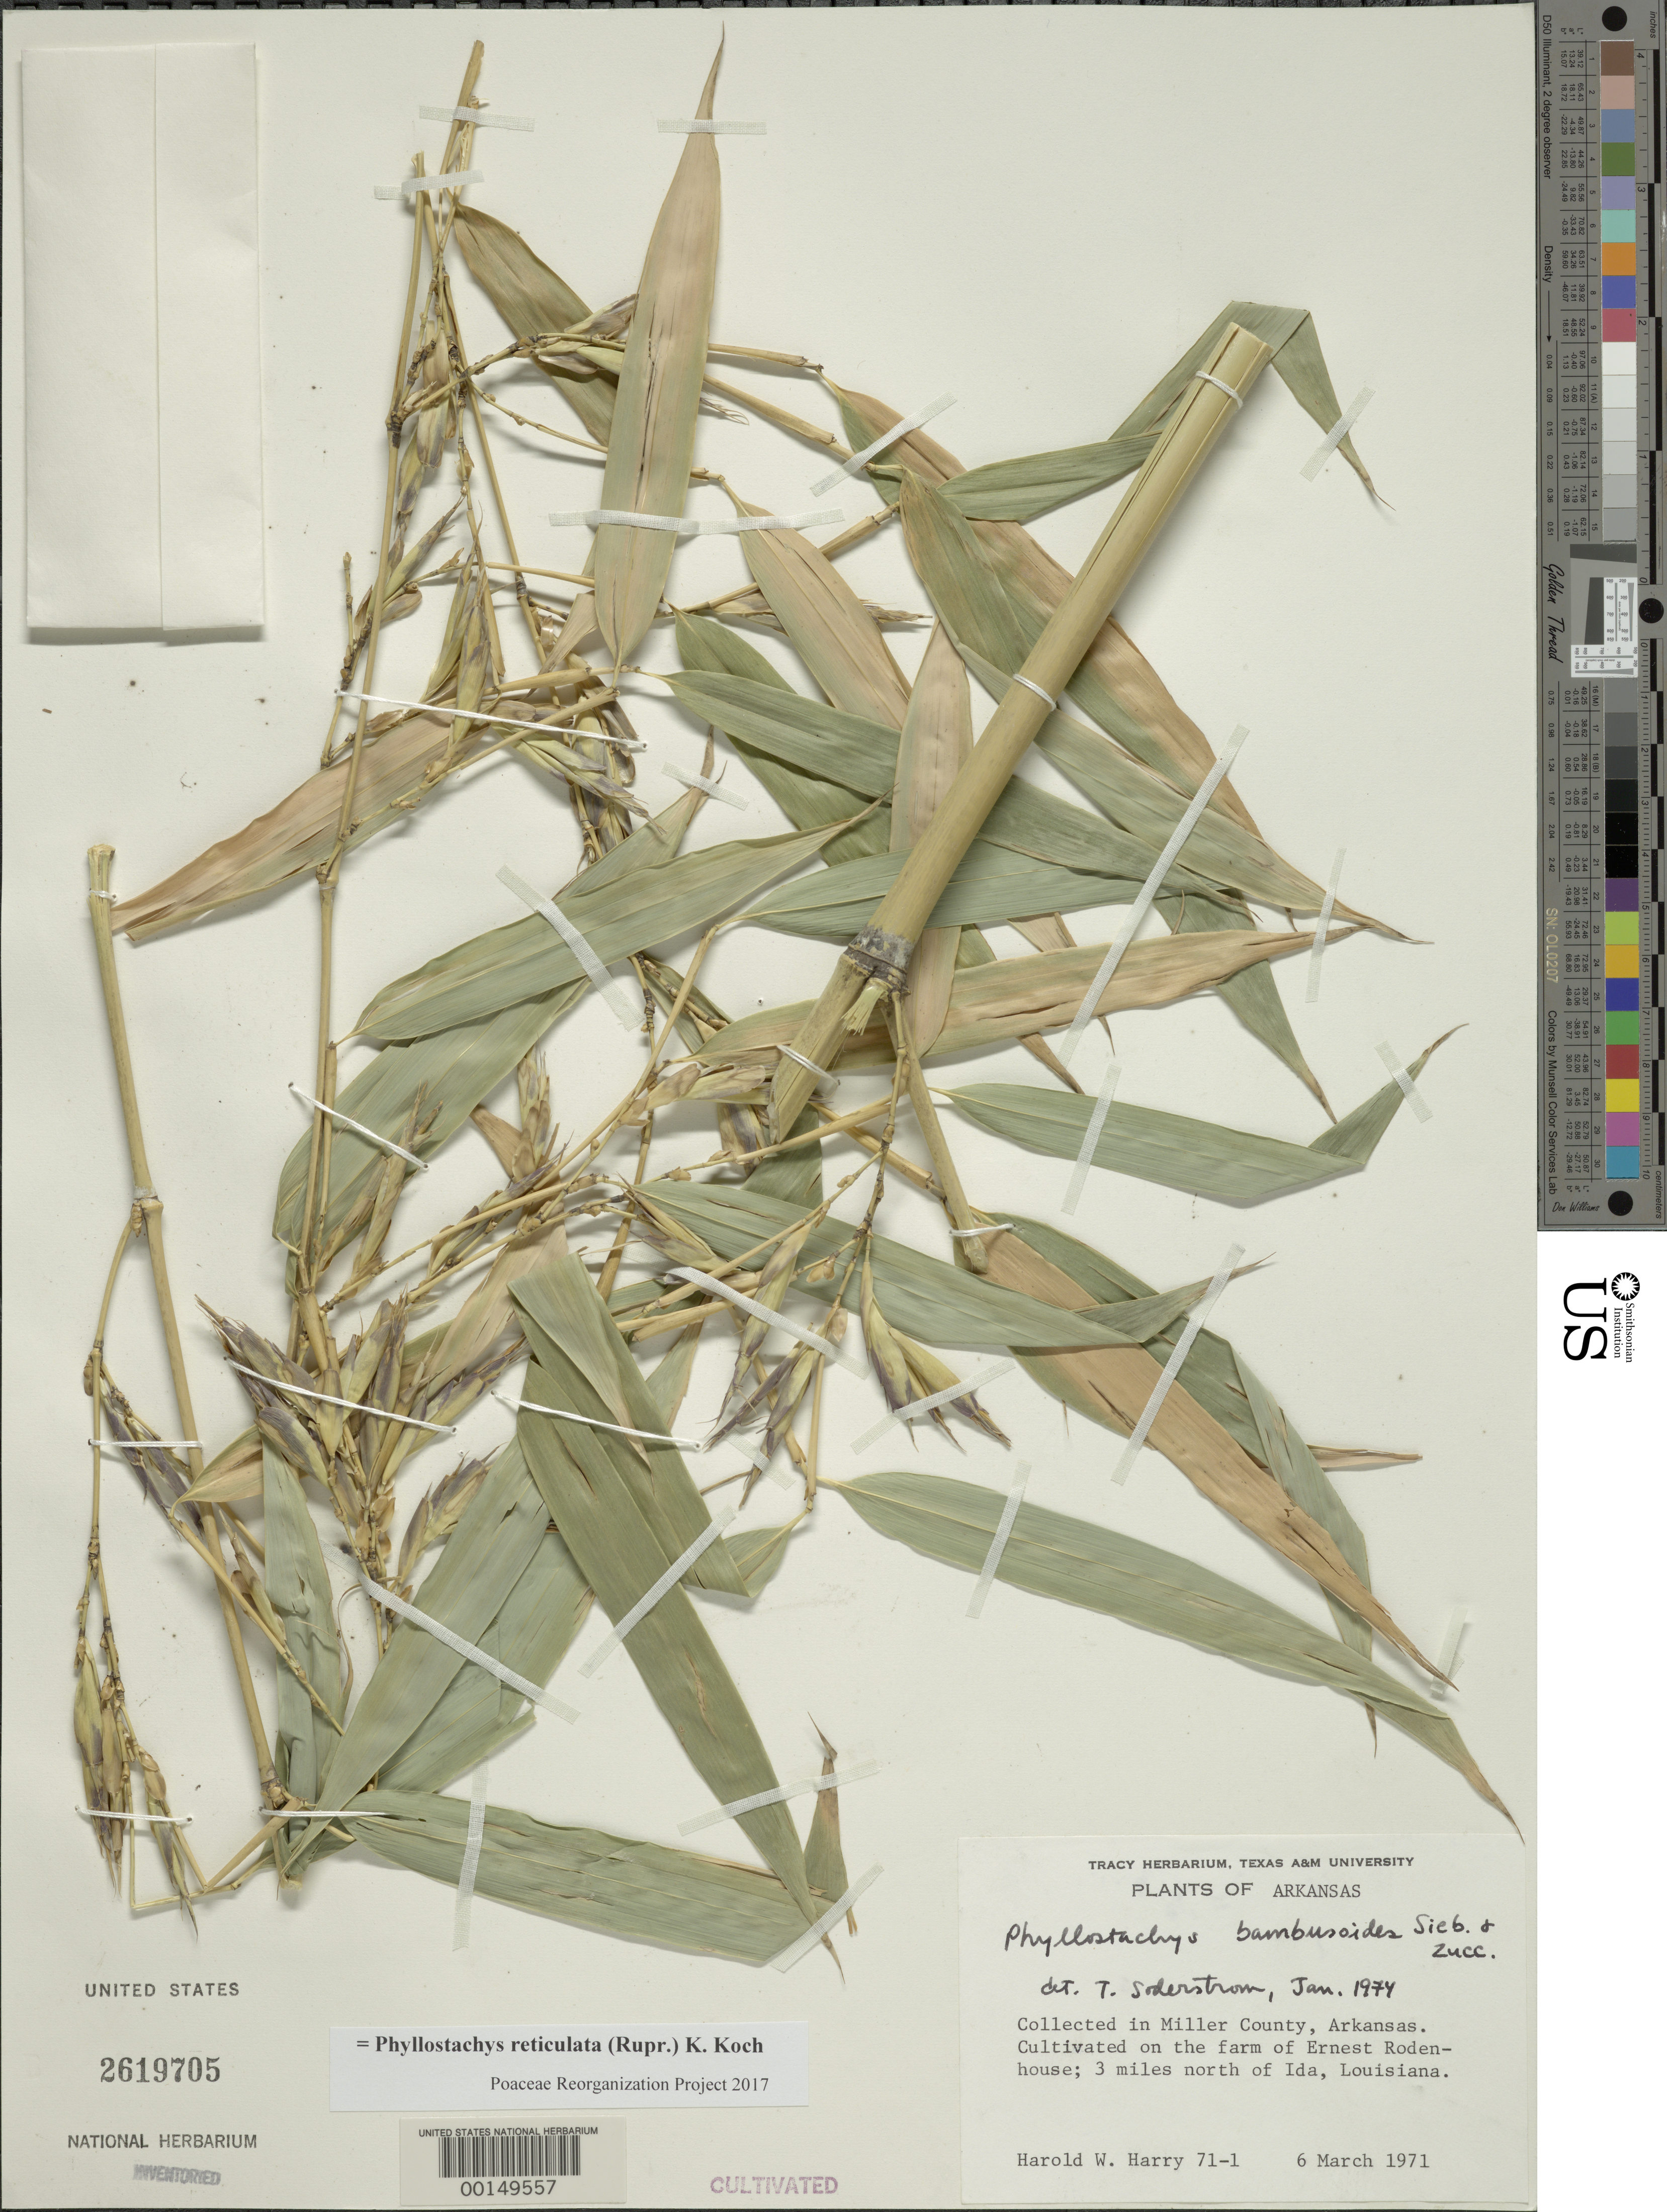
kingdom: Plantae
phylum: Tracheophyta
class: Liliopsida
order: Poales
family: Poaceae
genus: Phyllostachys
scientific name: Phyllostachys reticulata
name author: (Rupr.) K. Koch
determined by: Poaceae Reorganization Project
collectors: H. Harry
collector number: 71-1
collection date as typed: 06 Mar 1971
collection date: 1971-03-06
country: United States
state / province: Arkansas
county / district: Miller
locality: Rodenhouse farm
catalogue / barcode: US 2619705